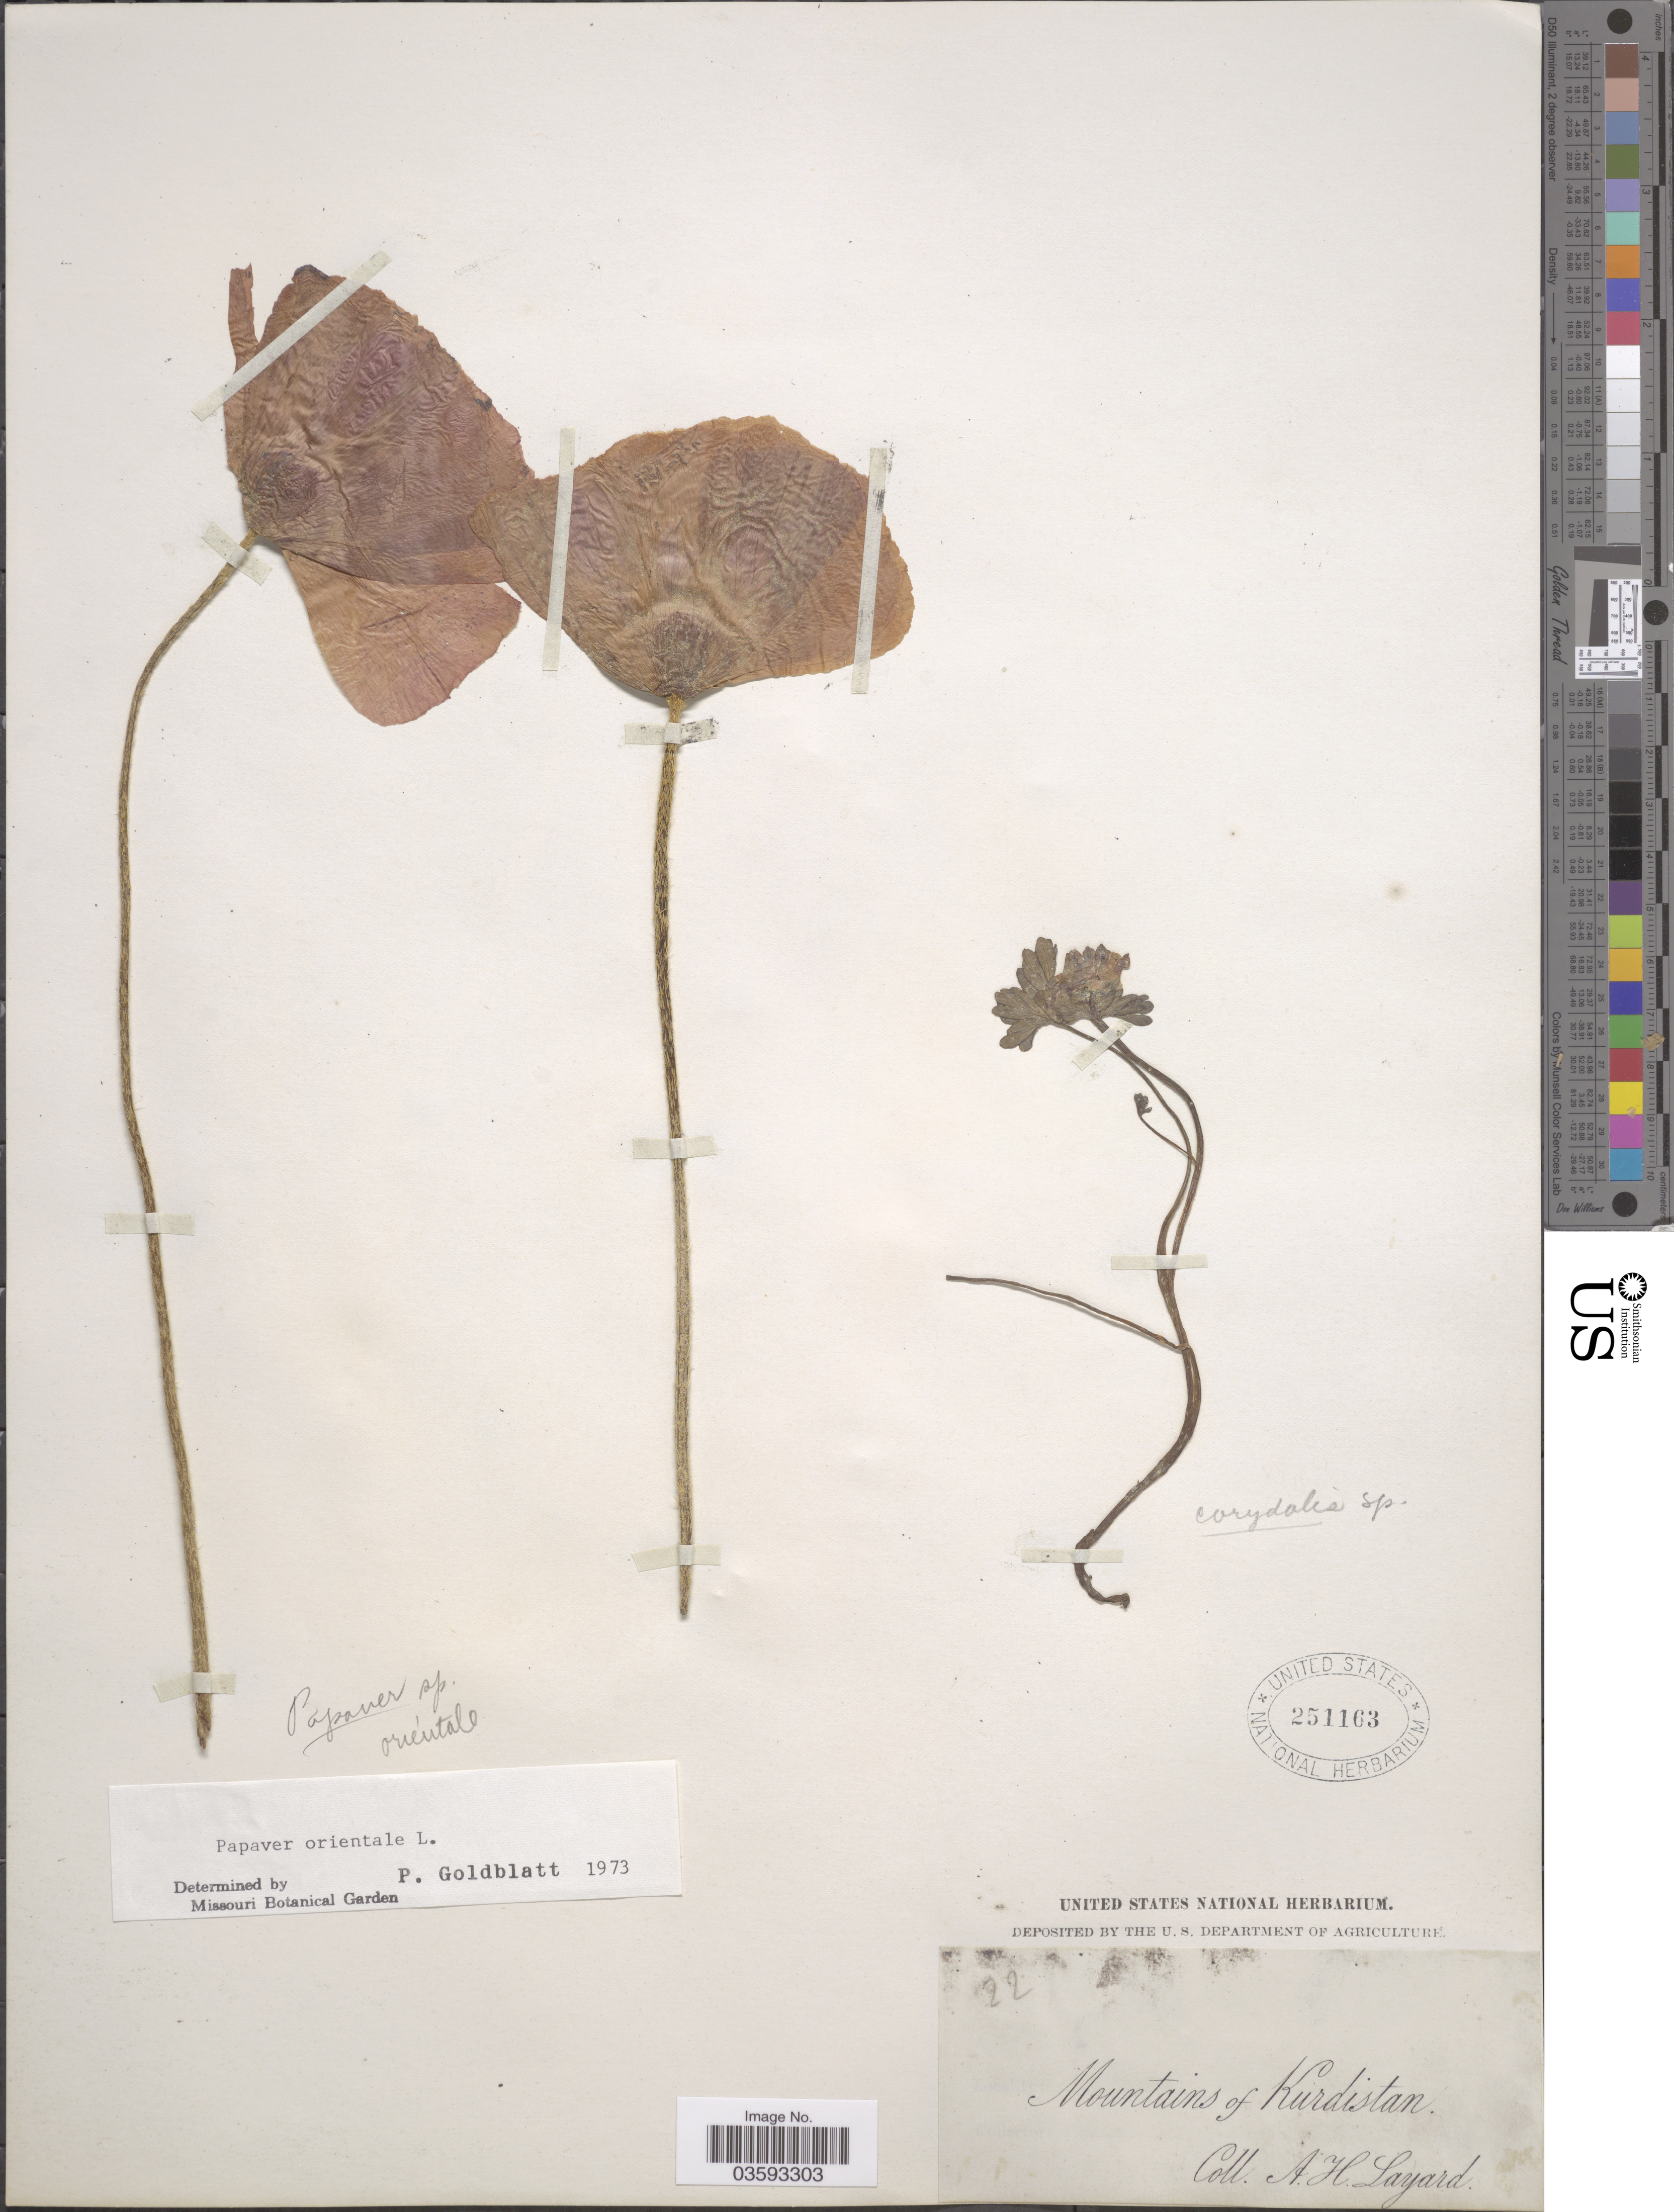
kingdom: Plantae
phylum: Tracheophyta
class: Magnoliopsida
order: Ranunculales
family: Papaveraceae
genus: Papaver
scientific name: Papaver orientale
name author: L.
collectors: A. Layard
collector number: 22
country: Iran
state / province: Kurdistan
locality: Mountains of Kurdistan.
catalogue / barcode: US 251163